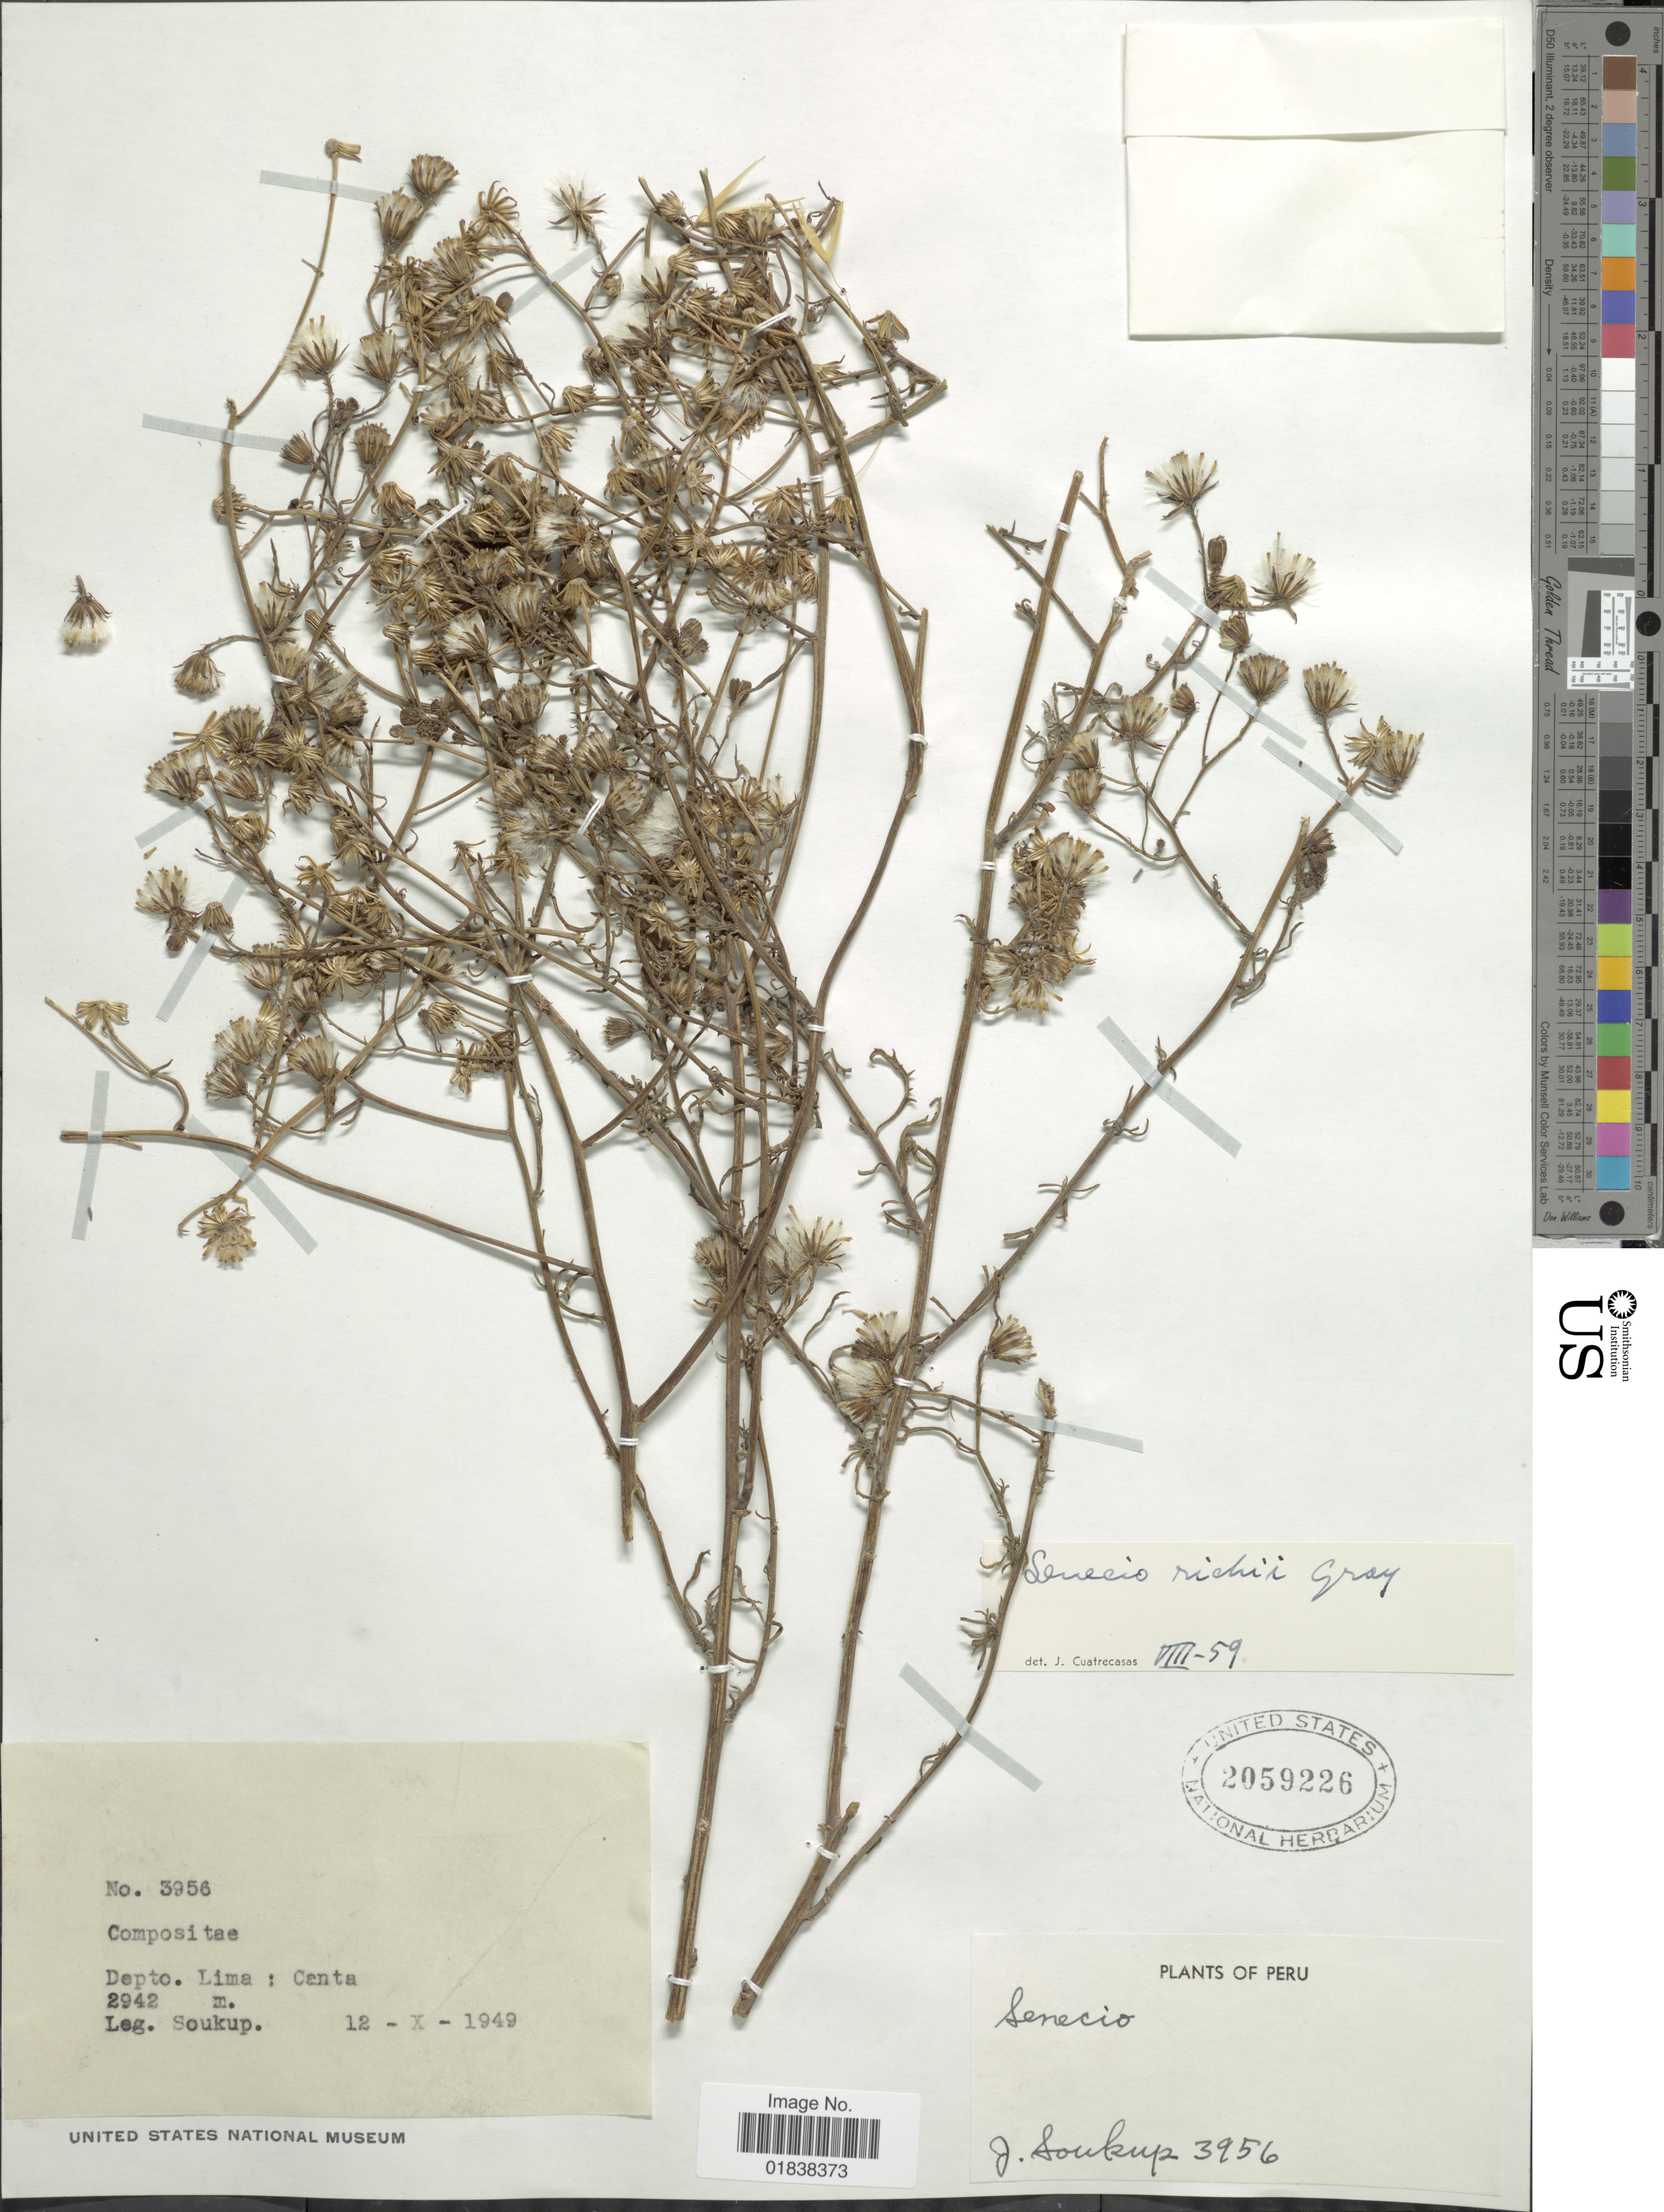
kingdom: Plantae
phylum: Tracheophyta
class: Magnoliopsida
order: Asterales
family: Asteraceae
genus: Senecio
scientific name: Senecio richii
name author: A. Gray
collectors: J. Soukup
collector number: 3956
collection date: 1949-10-12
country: Peru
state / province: Lima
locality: Canta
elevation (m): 2942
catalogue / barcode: US 2059226